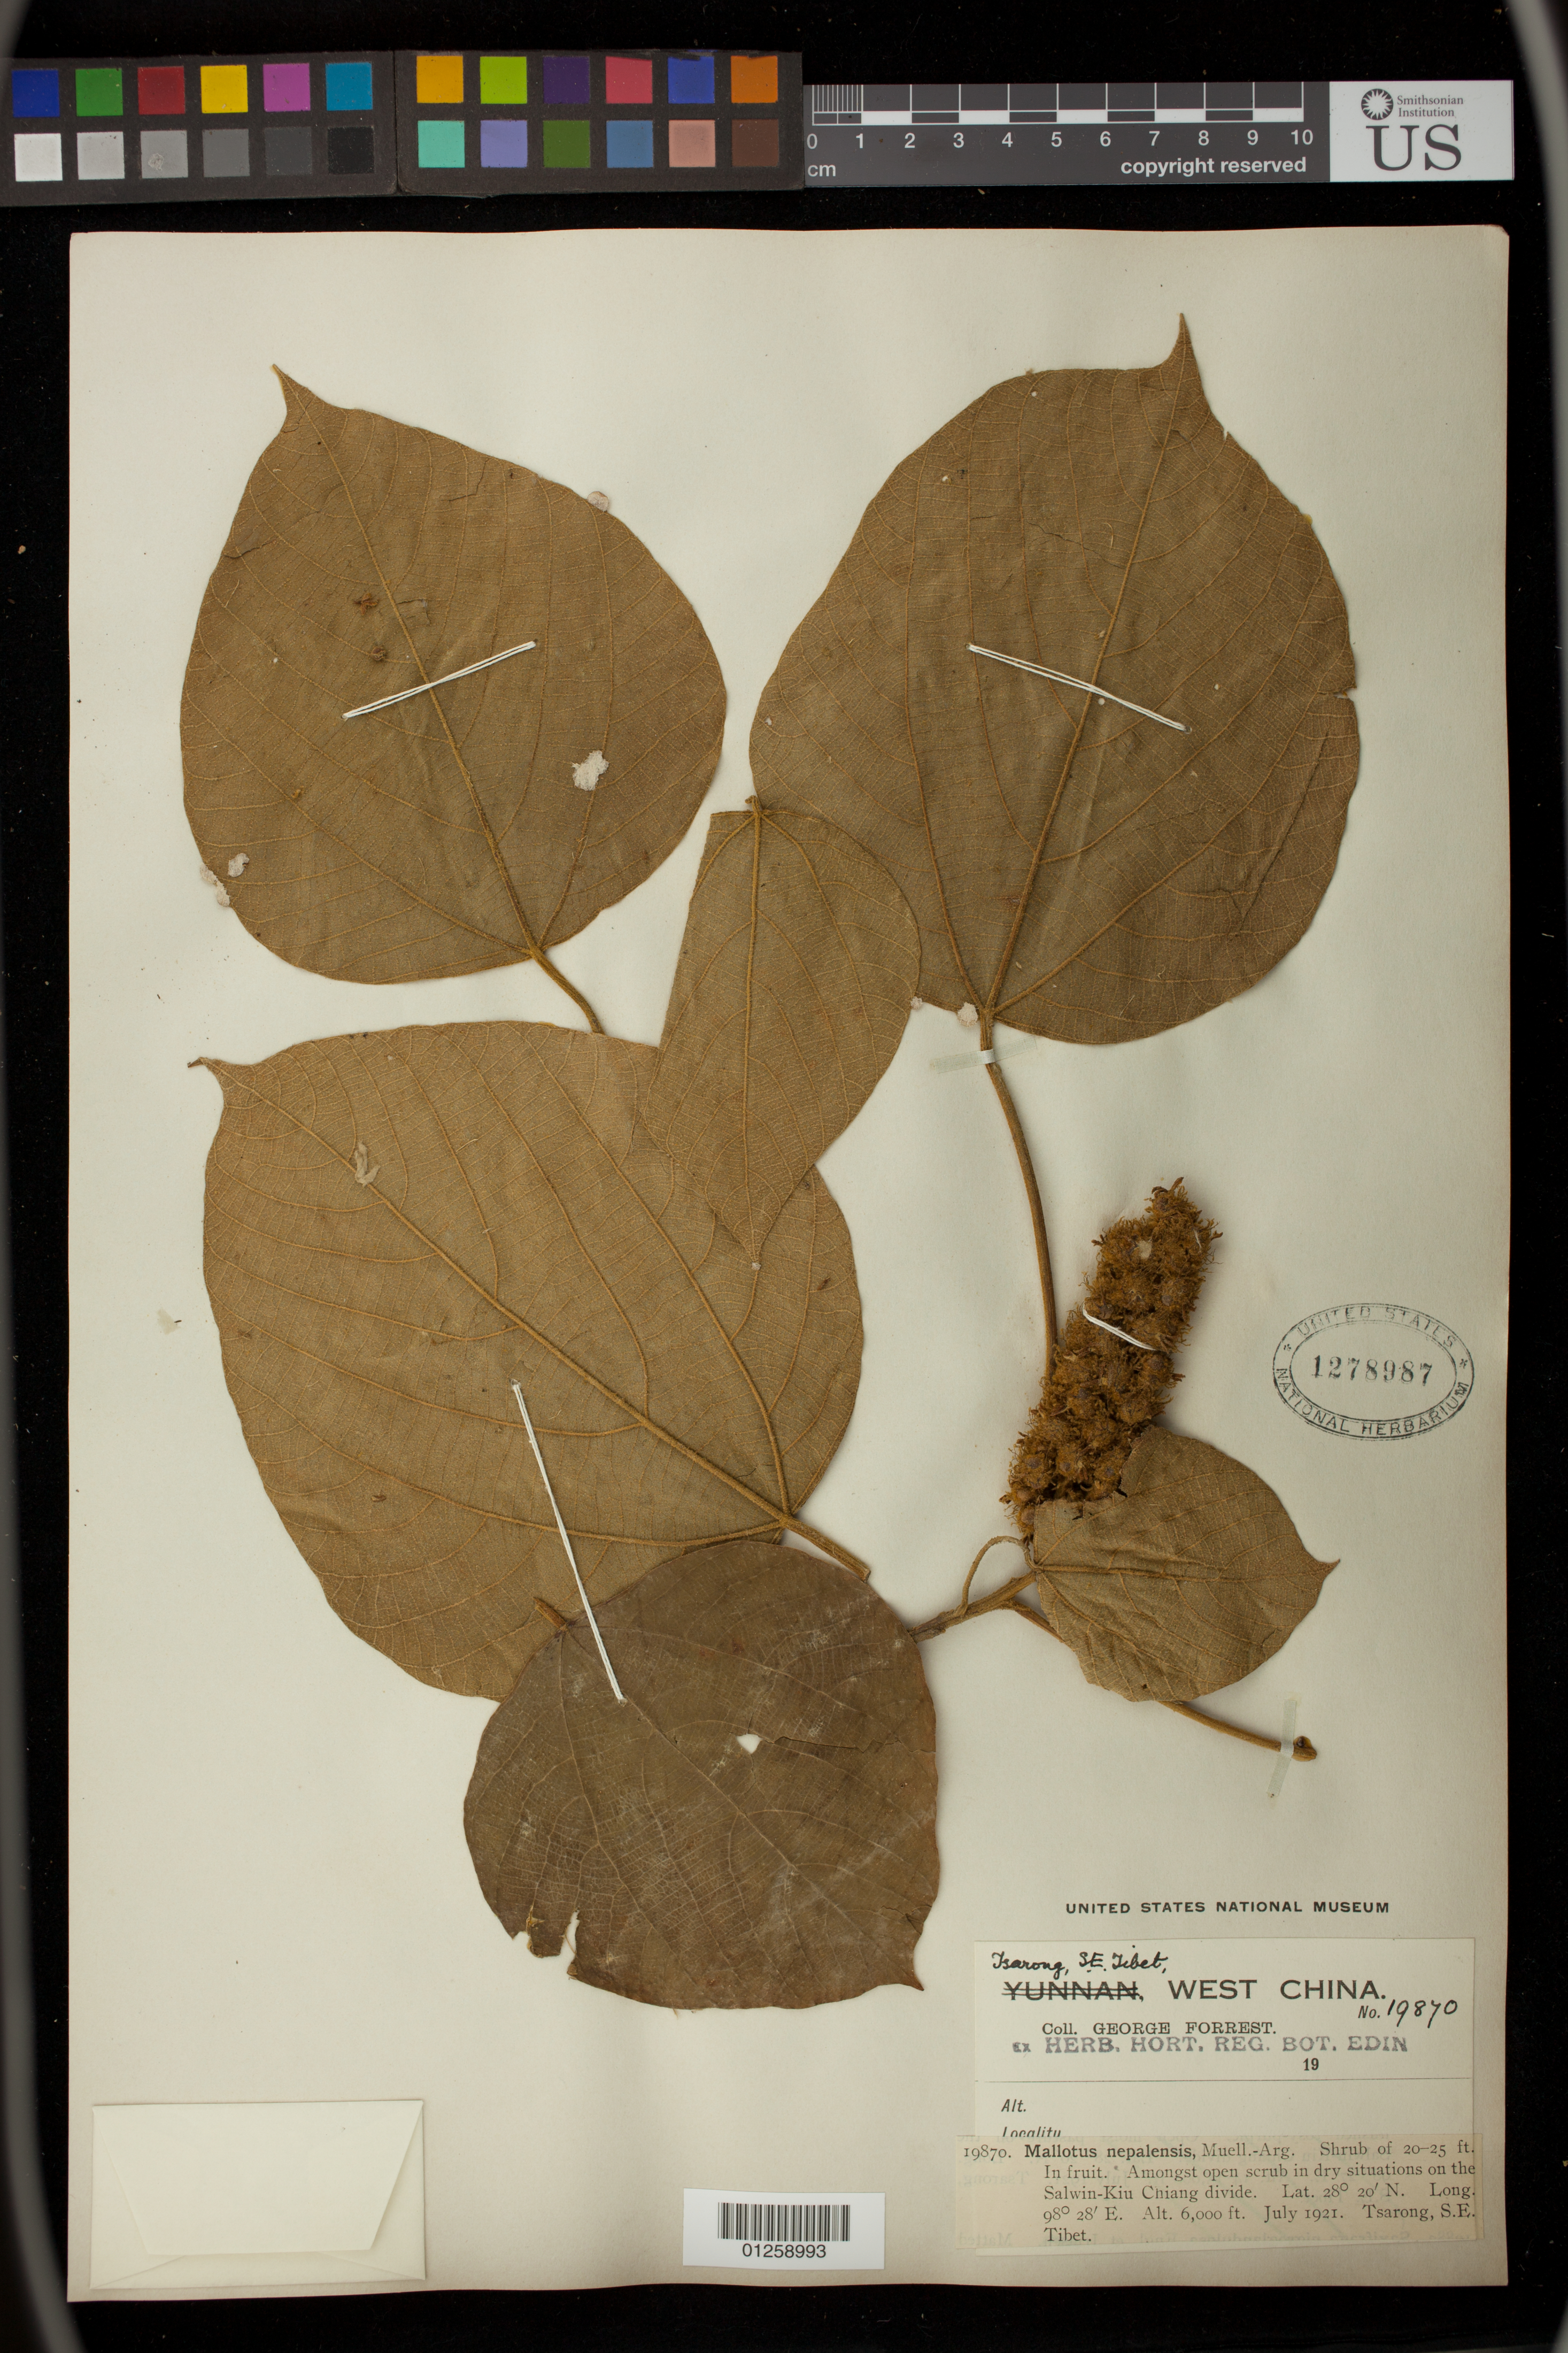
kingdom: Plantae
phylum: Tracheophyta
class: Magnoliopsida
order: Malpighiales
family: Euphorbiaceae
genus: Mallotus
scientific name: Mallotus nepalensis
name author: Müll. Arg.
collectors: G. Forrest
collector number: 19870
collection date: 1921-07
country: China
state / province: Xizang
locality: Tsarong;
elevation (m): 1829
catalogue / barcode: US 1278987